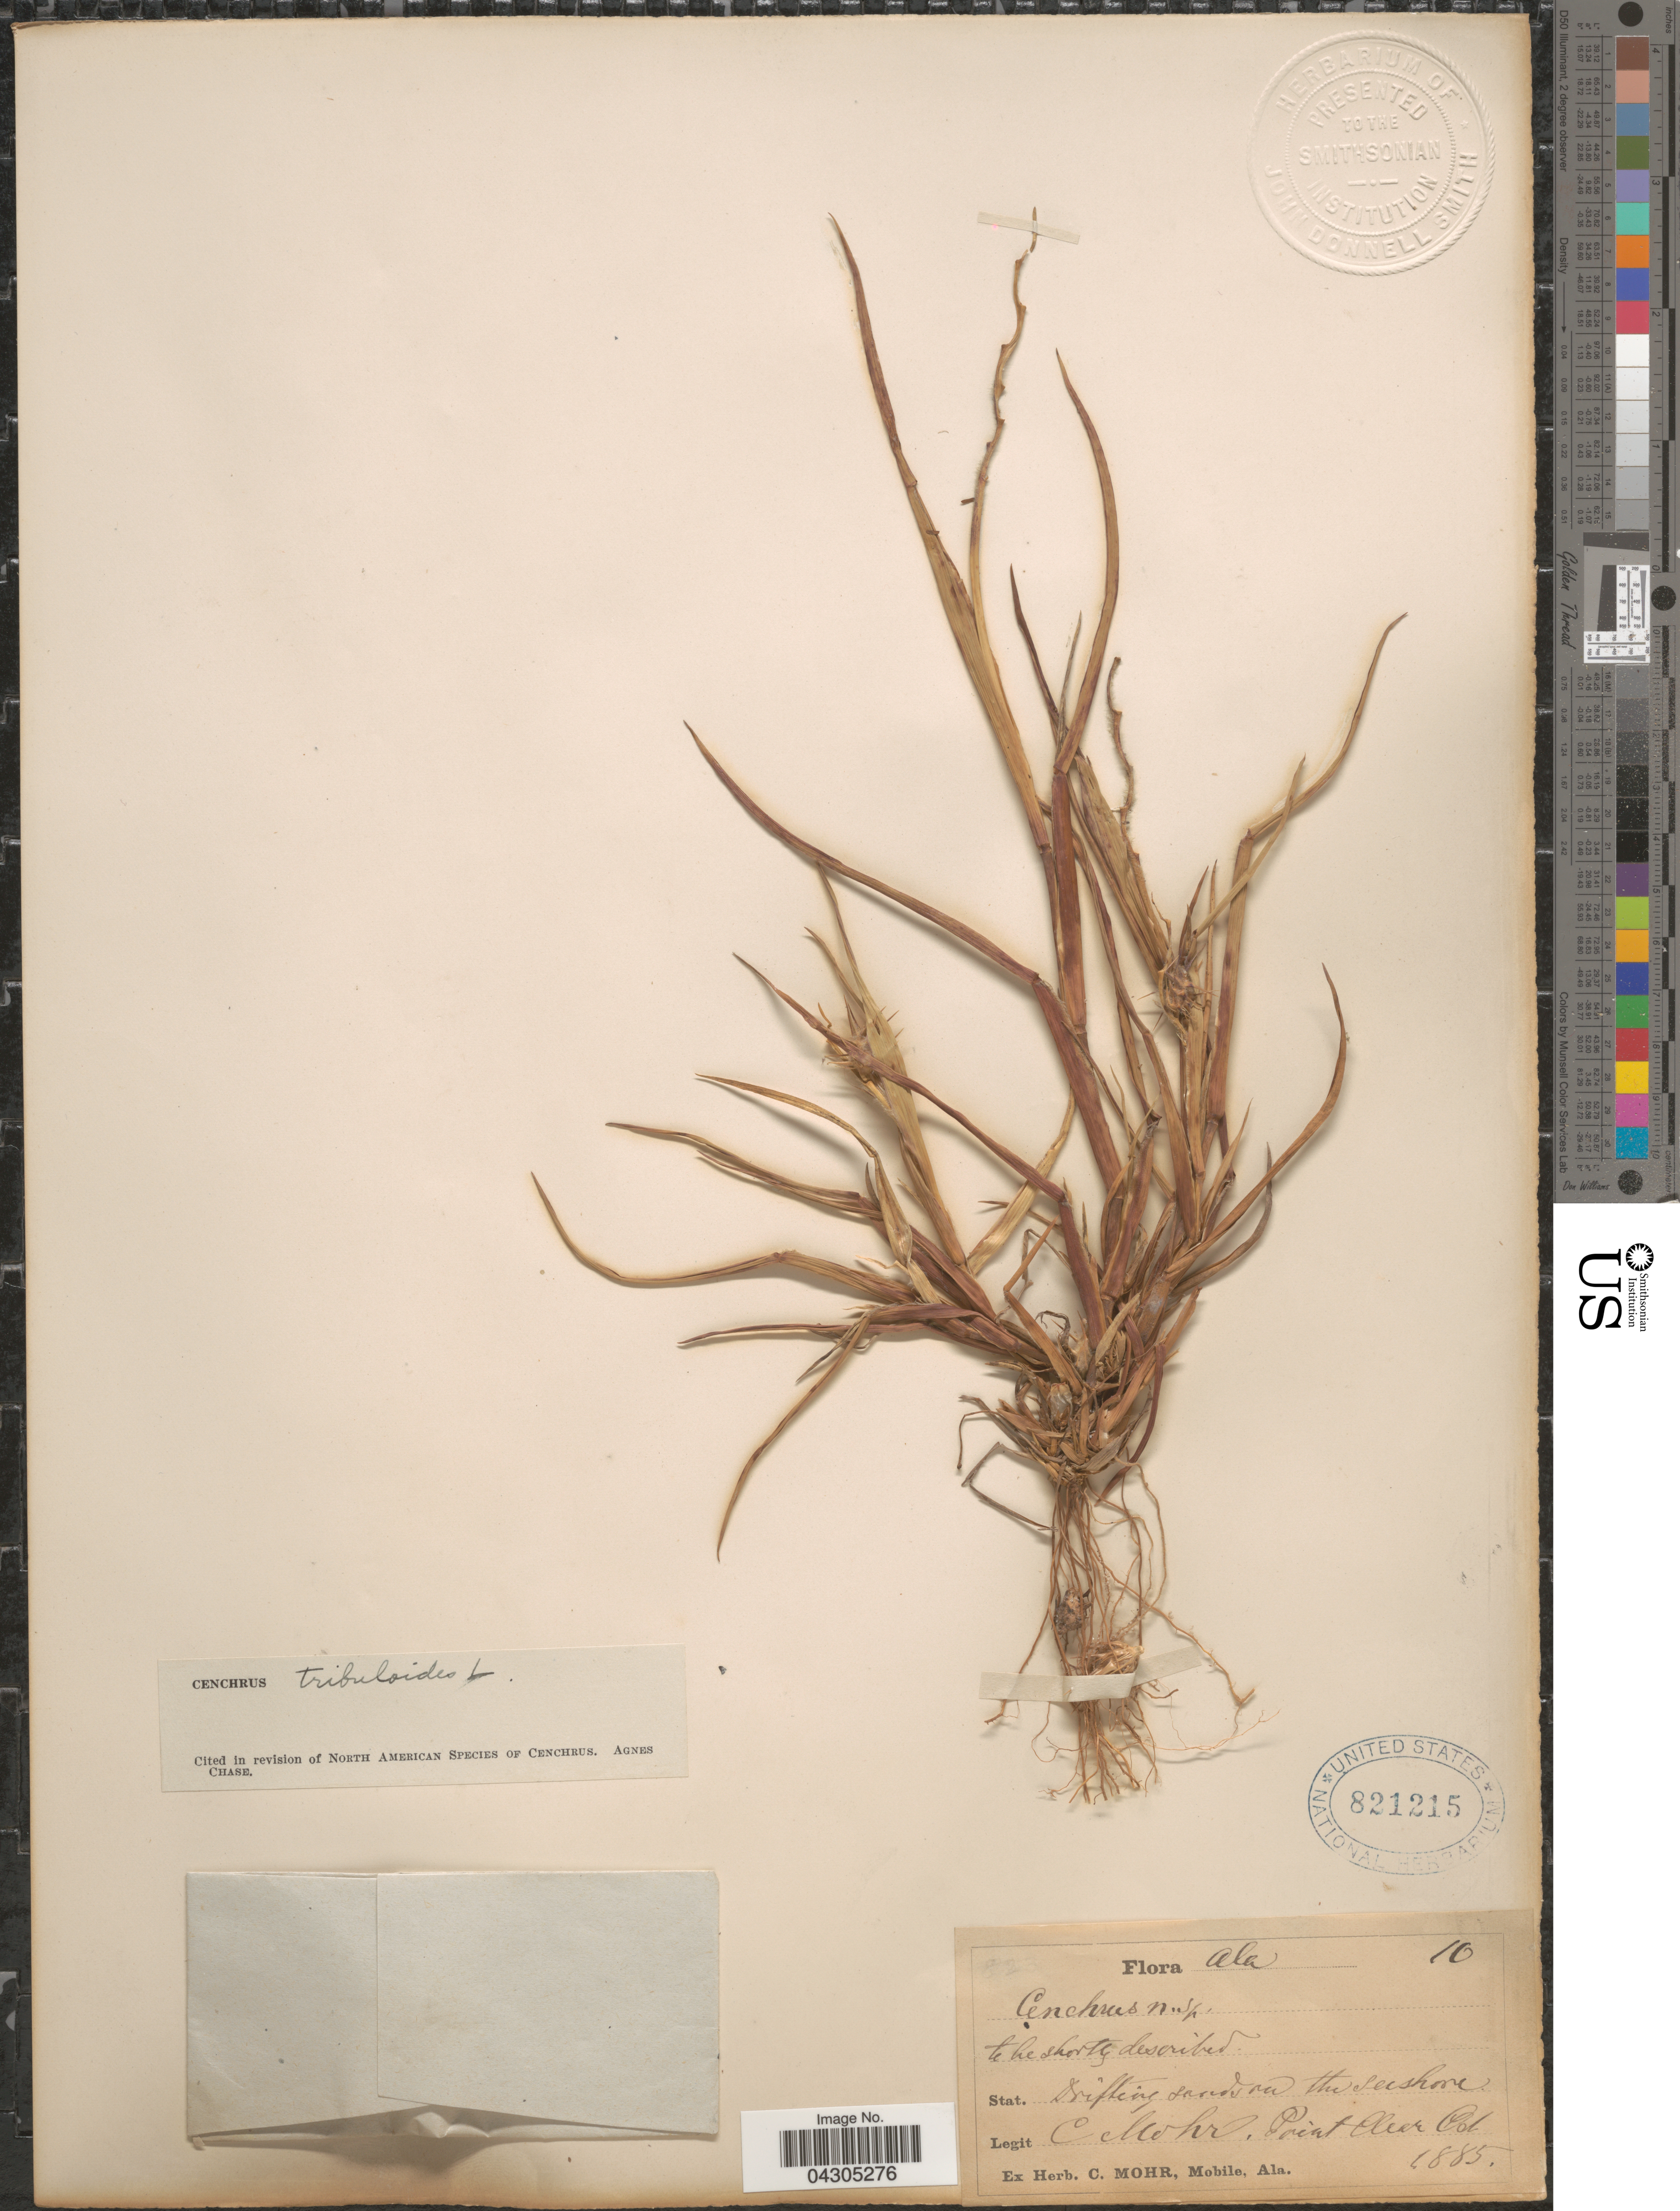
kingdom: Plantae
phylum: Tracheophyta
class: Liliopsida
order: Poales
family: Poaceae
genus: Cenchrus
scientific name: Cenchrus tribuloides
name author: L.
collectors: C. T. Mohr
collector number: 10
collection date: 1885-10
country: United States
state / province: Alabama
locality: Stat. Drifting sands on the seashore. Point Clear.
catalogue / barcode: US 821215